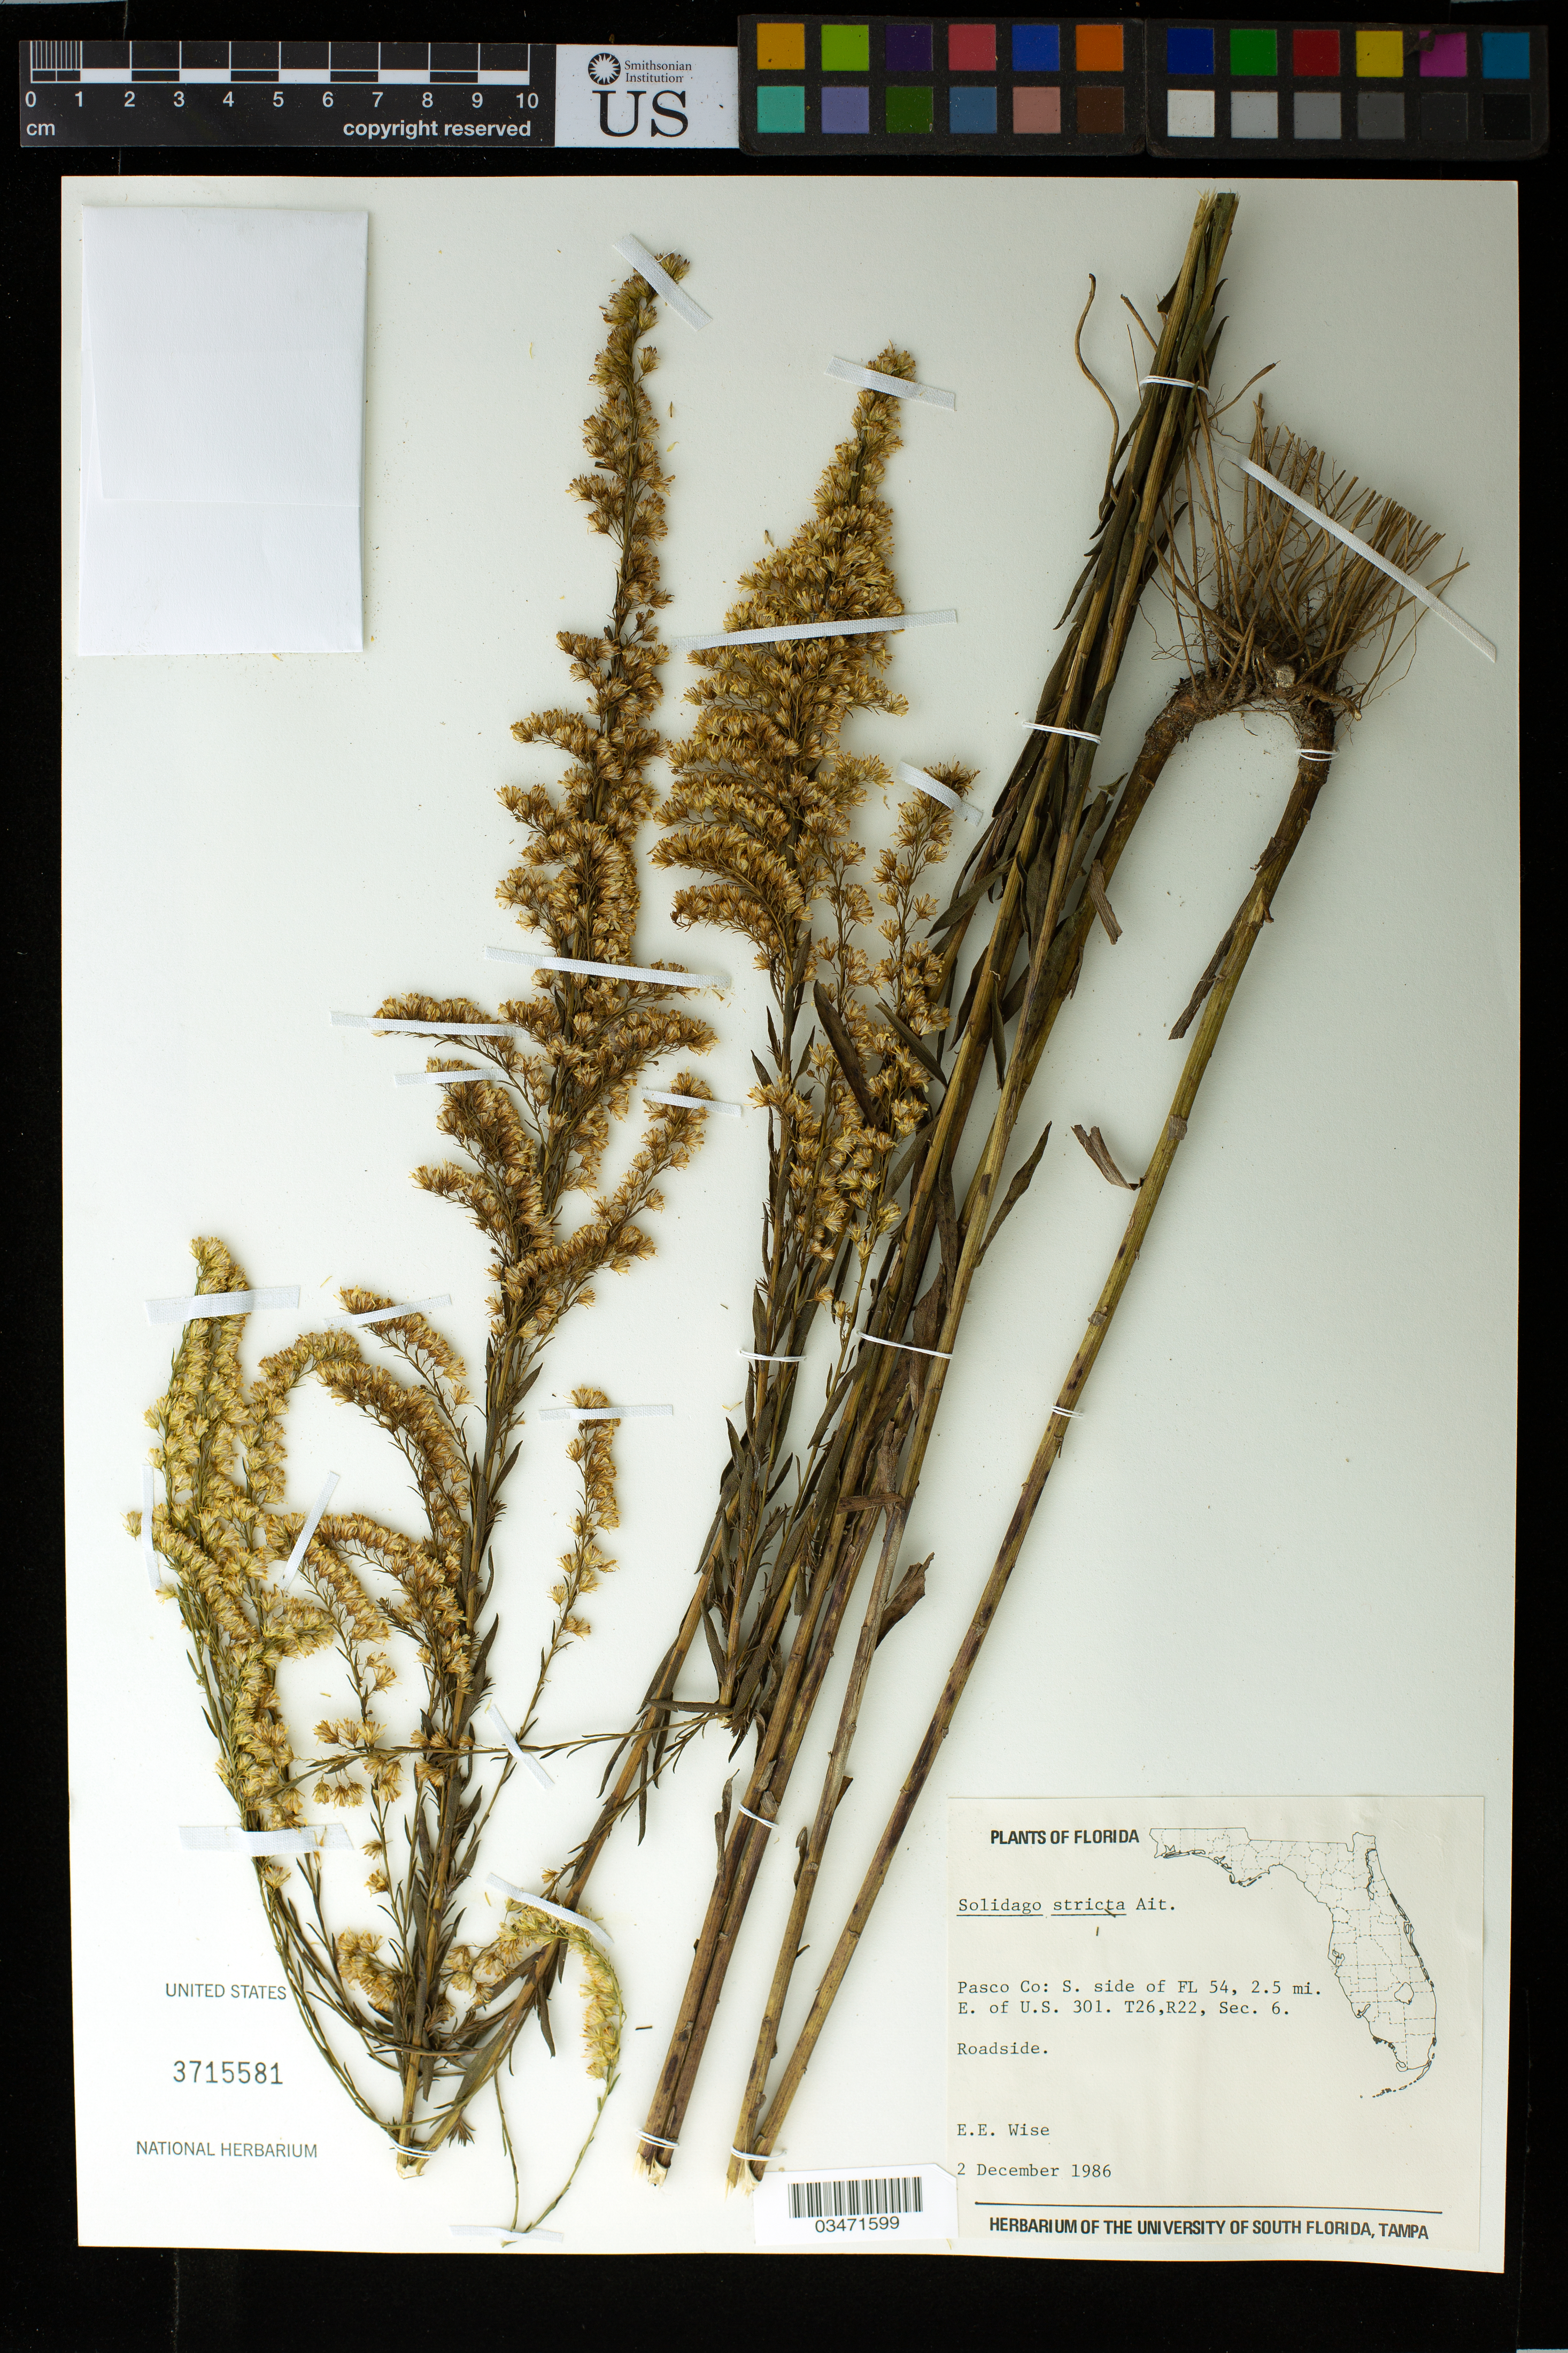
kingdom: Plantae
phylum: Tracheophyta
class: Magnoliopsida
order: Asterales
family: Asteraceae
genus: Solidago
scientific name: Solidago stricta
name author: Aiton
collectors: E. Wise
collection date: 1986-12-02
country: United States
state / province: Florida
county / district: Pasco County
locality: S side of FL 54, 2.5 mi. E of US 301. T26, R22, Sec. 6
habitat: Roadside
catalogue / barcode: US 3715581